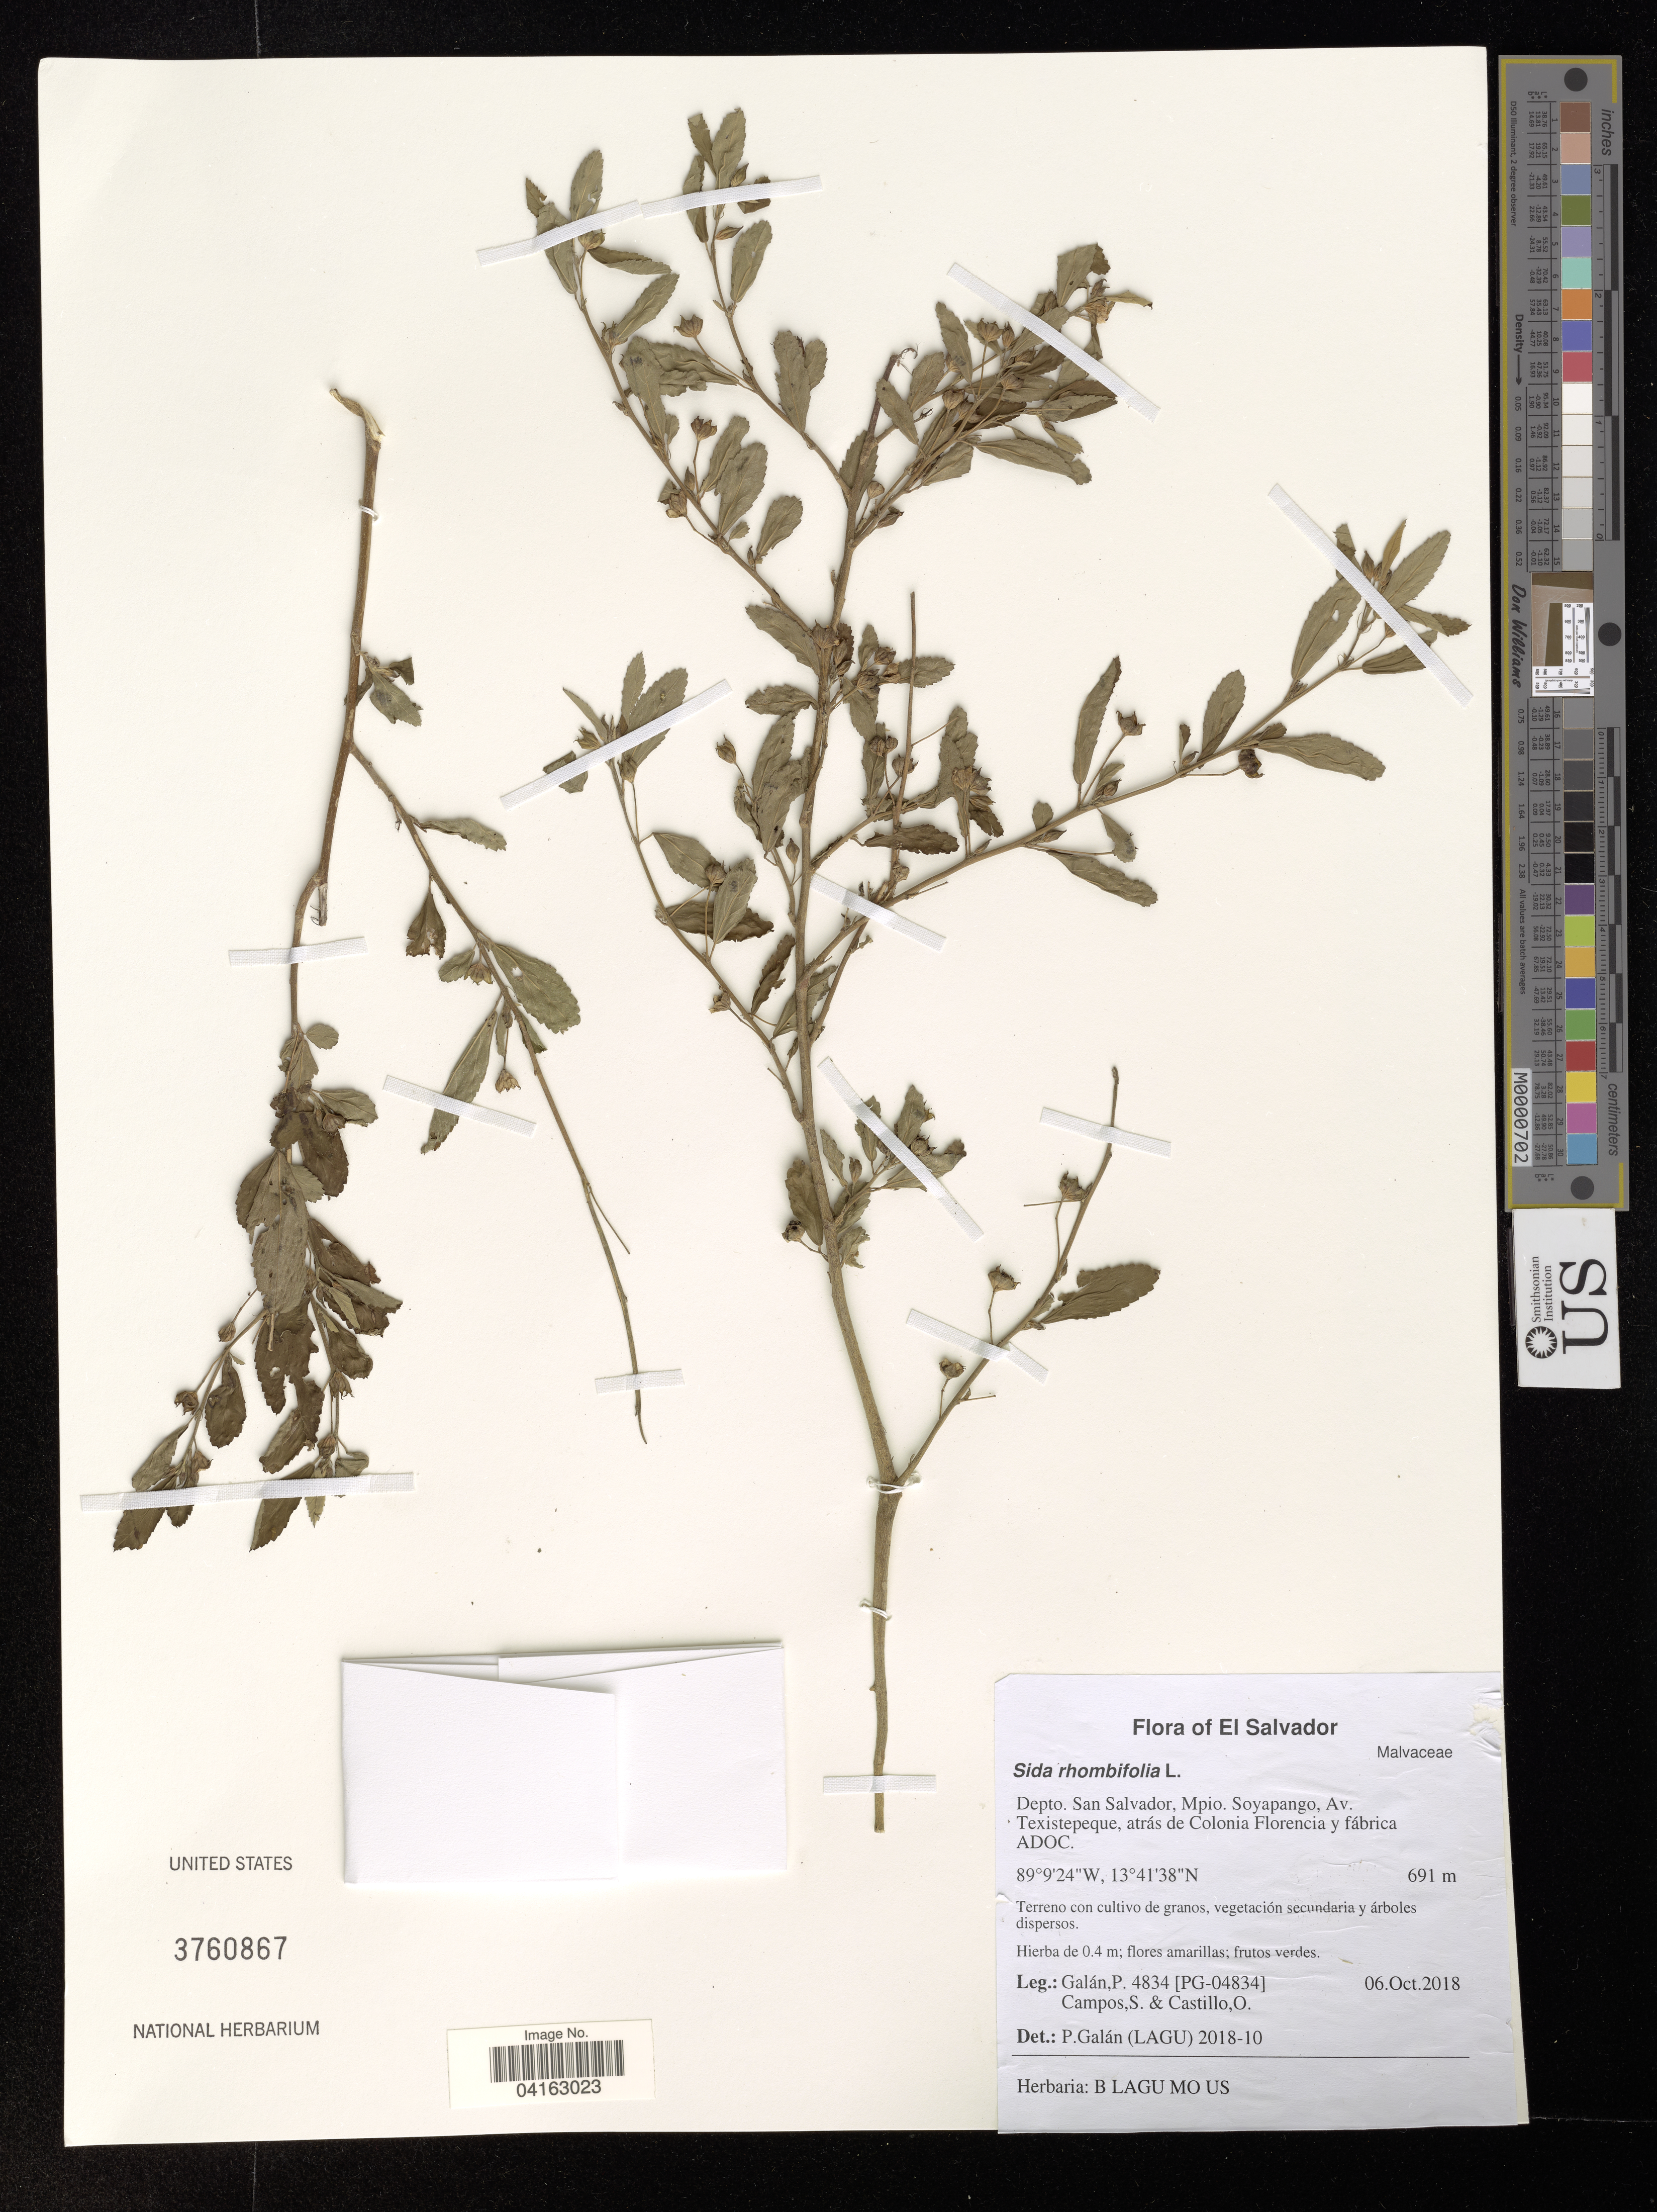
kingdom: Plantae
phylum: Tracheophyta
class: Magnoliopsida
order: Malvales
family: Malvaceae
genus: Sida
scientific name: Sida rhombifolia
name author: L.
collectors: P. Galan, S. Campos & O. Castillo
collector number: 4834 / [PG-04834]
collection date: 2018-10-06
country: El Salvador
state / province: San Salvador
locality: Depto. San Salvador, Mpio. Soyapango, Av. Texistepeque, atrás de Colonia Florencia y fábrica ADOC.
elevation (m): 691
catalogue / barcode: US 3760867